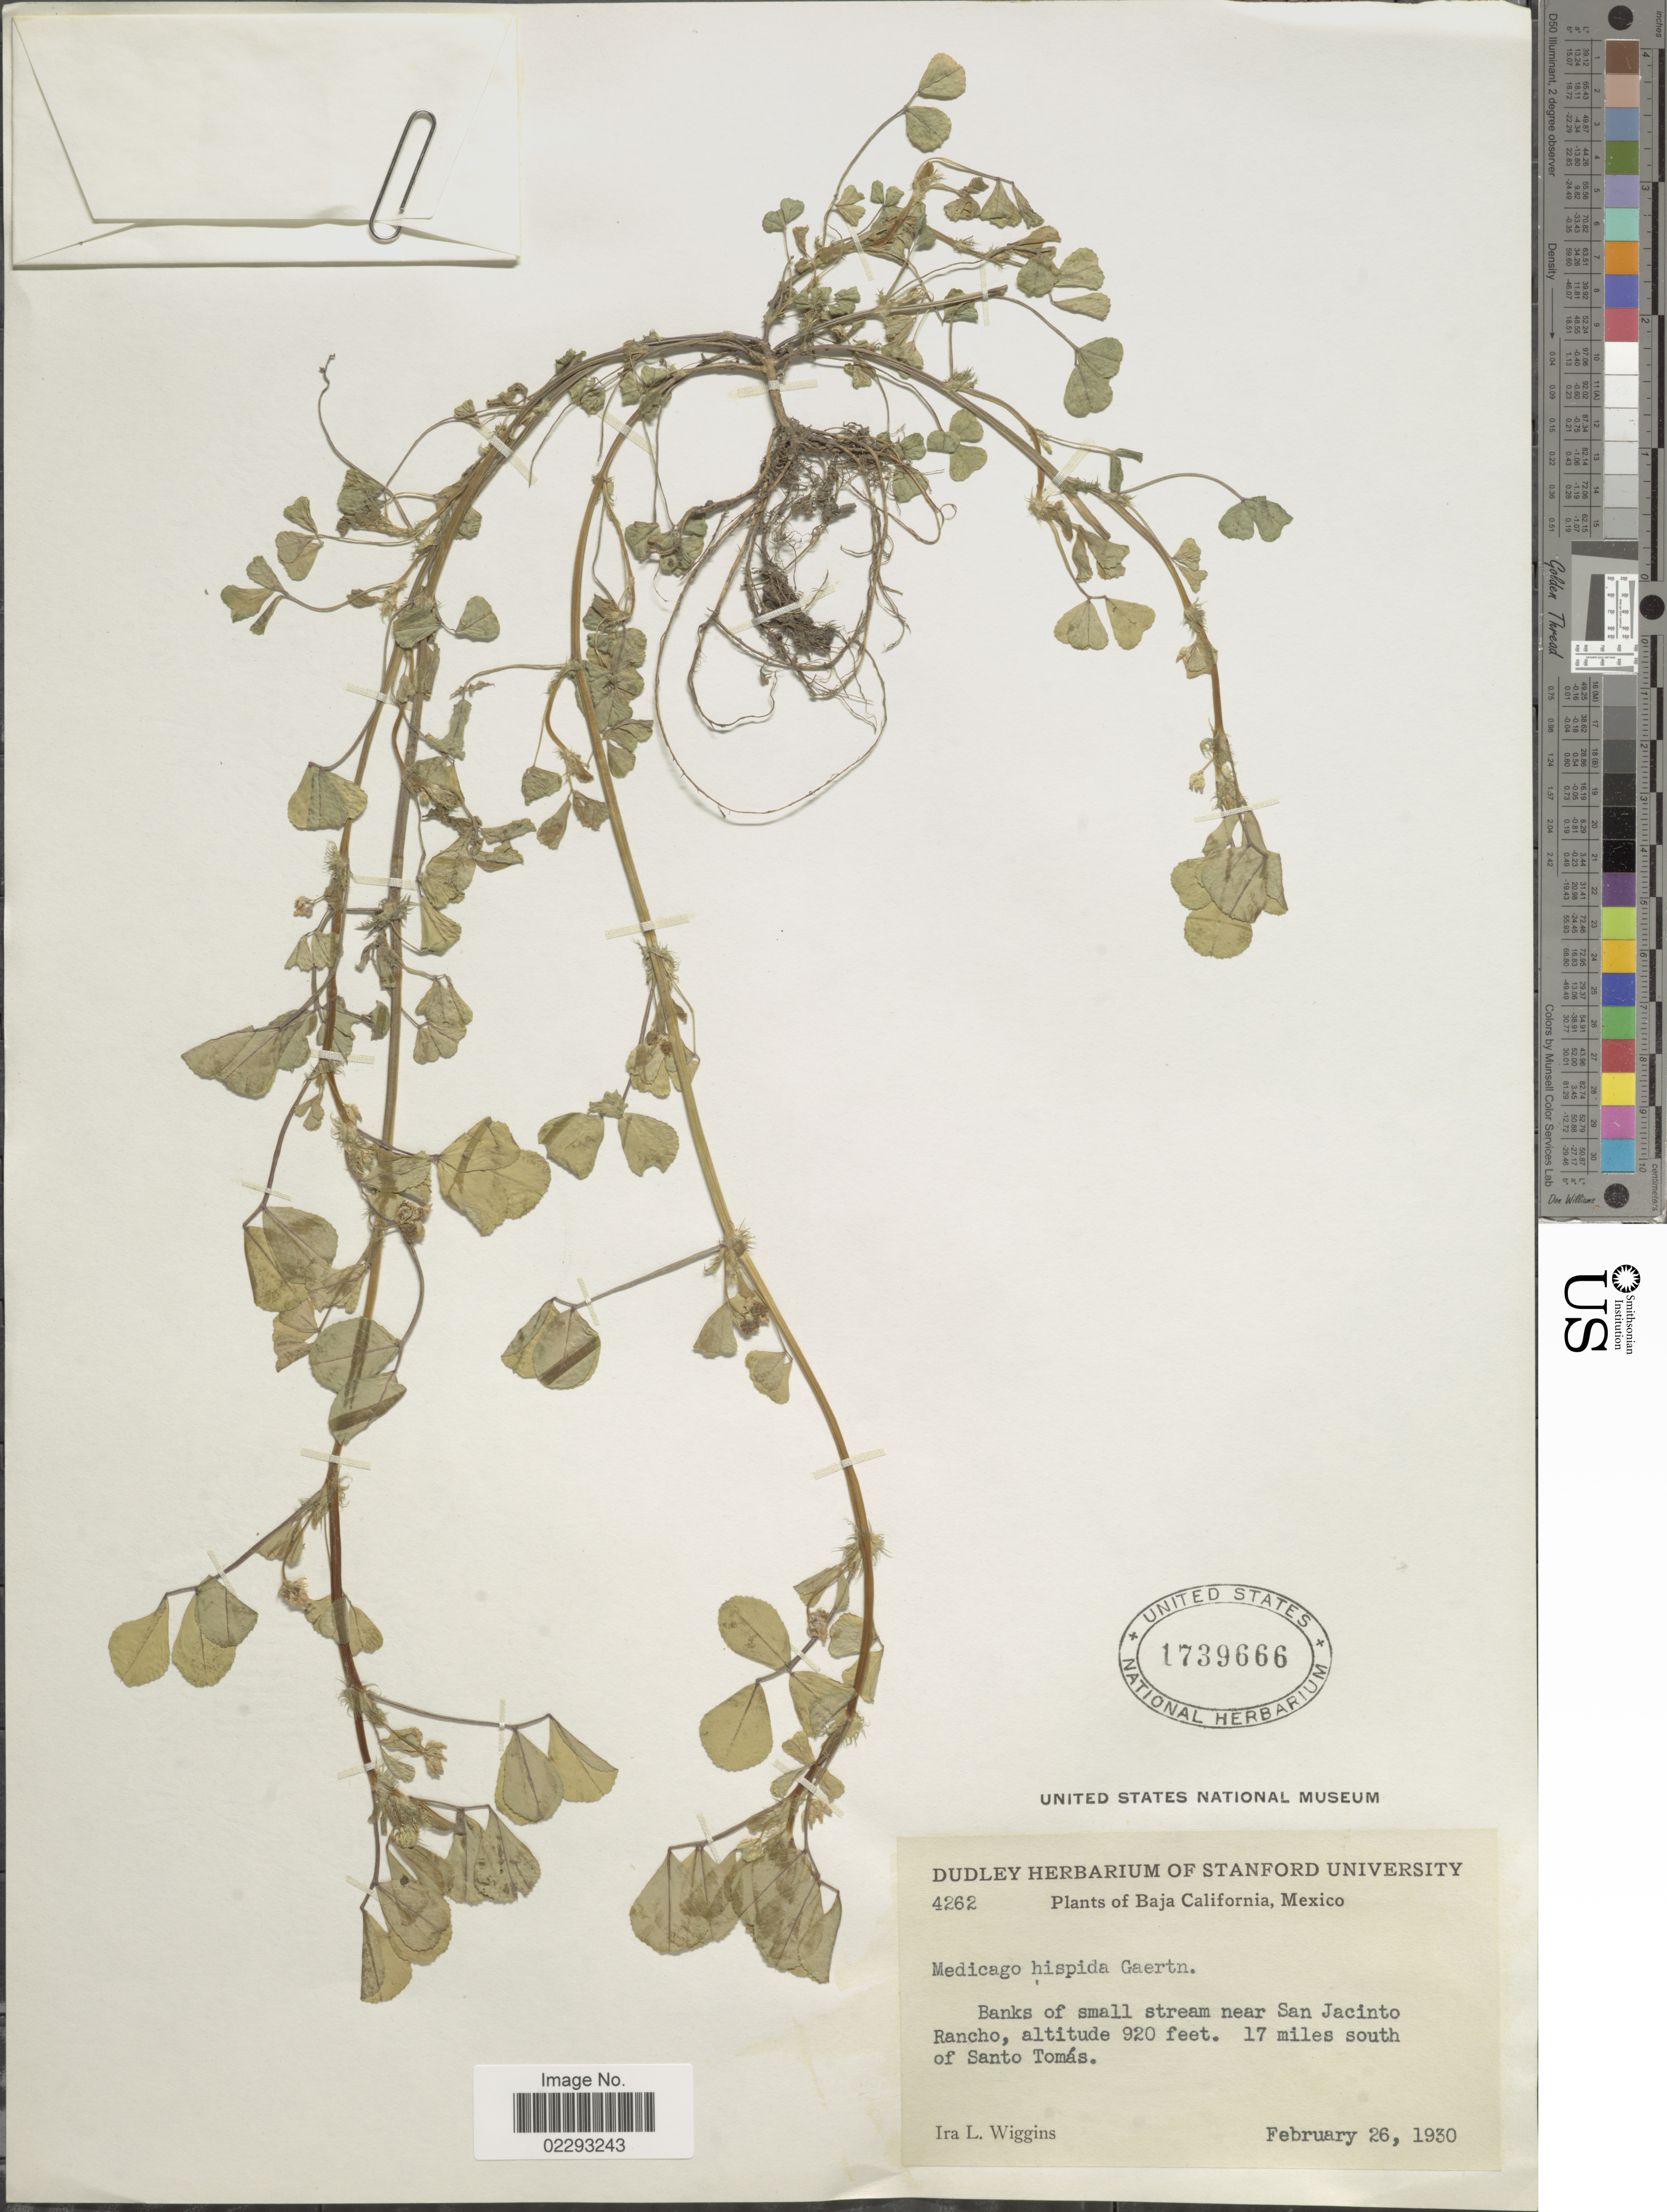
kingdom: Plantae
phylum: Tracheophyta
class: Magnoliopsida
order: Fabales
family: Fabaceae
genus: Medicago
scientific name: Medicago polymorpha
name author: L.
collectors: I. L. Wiggins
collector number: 4262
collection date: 1930-02-26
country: Mexico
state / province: Baja California Norte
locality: Banks of small stream near San Jacinto Rancho, 17 miles south of Santo Tomás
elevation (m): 280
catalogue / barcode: US 1739666